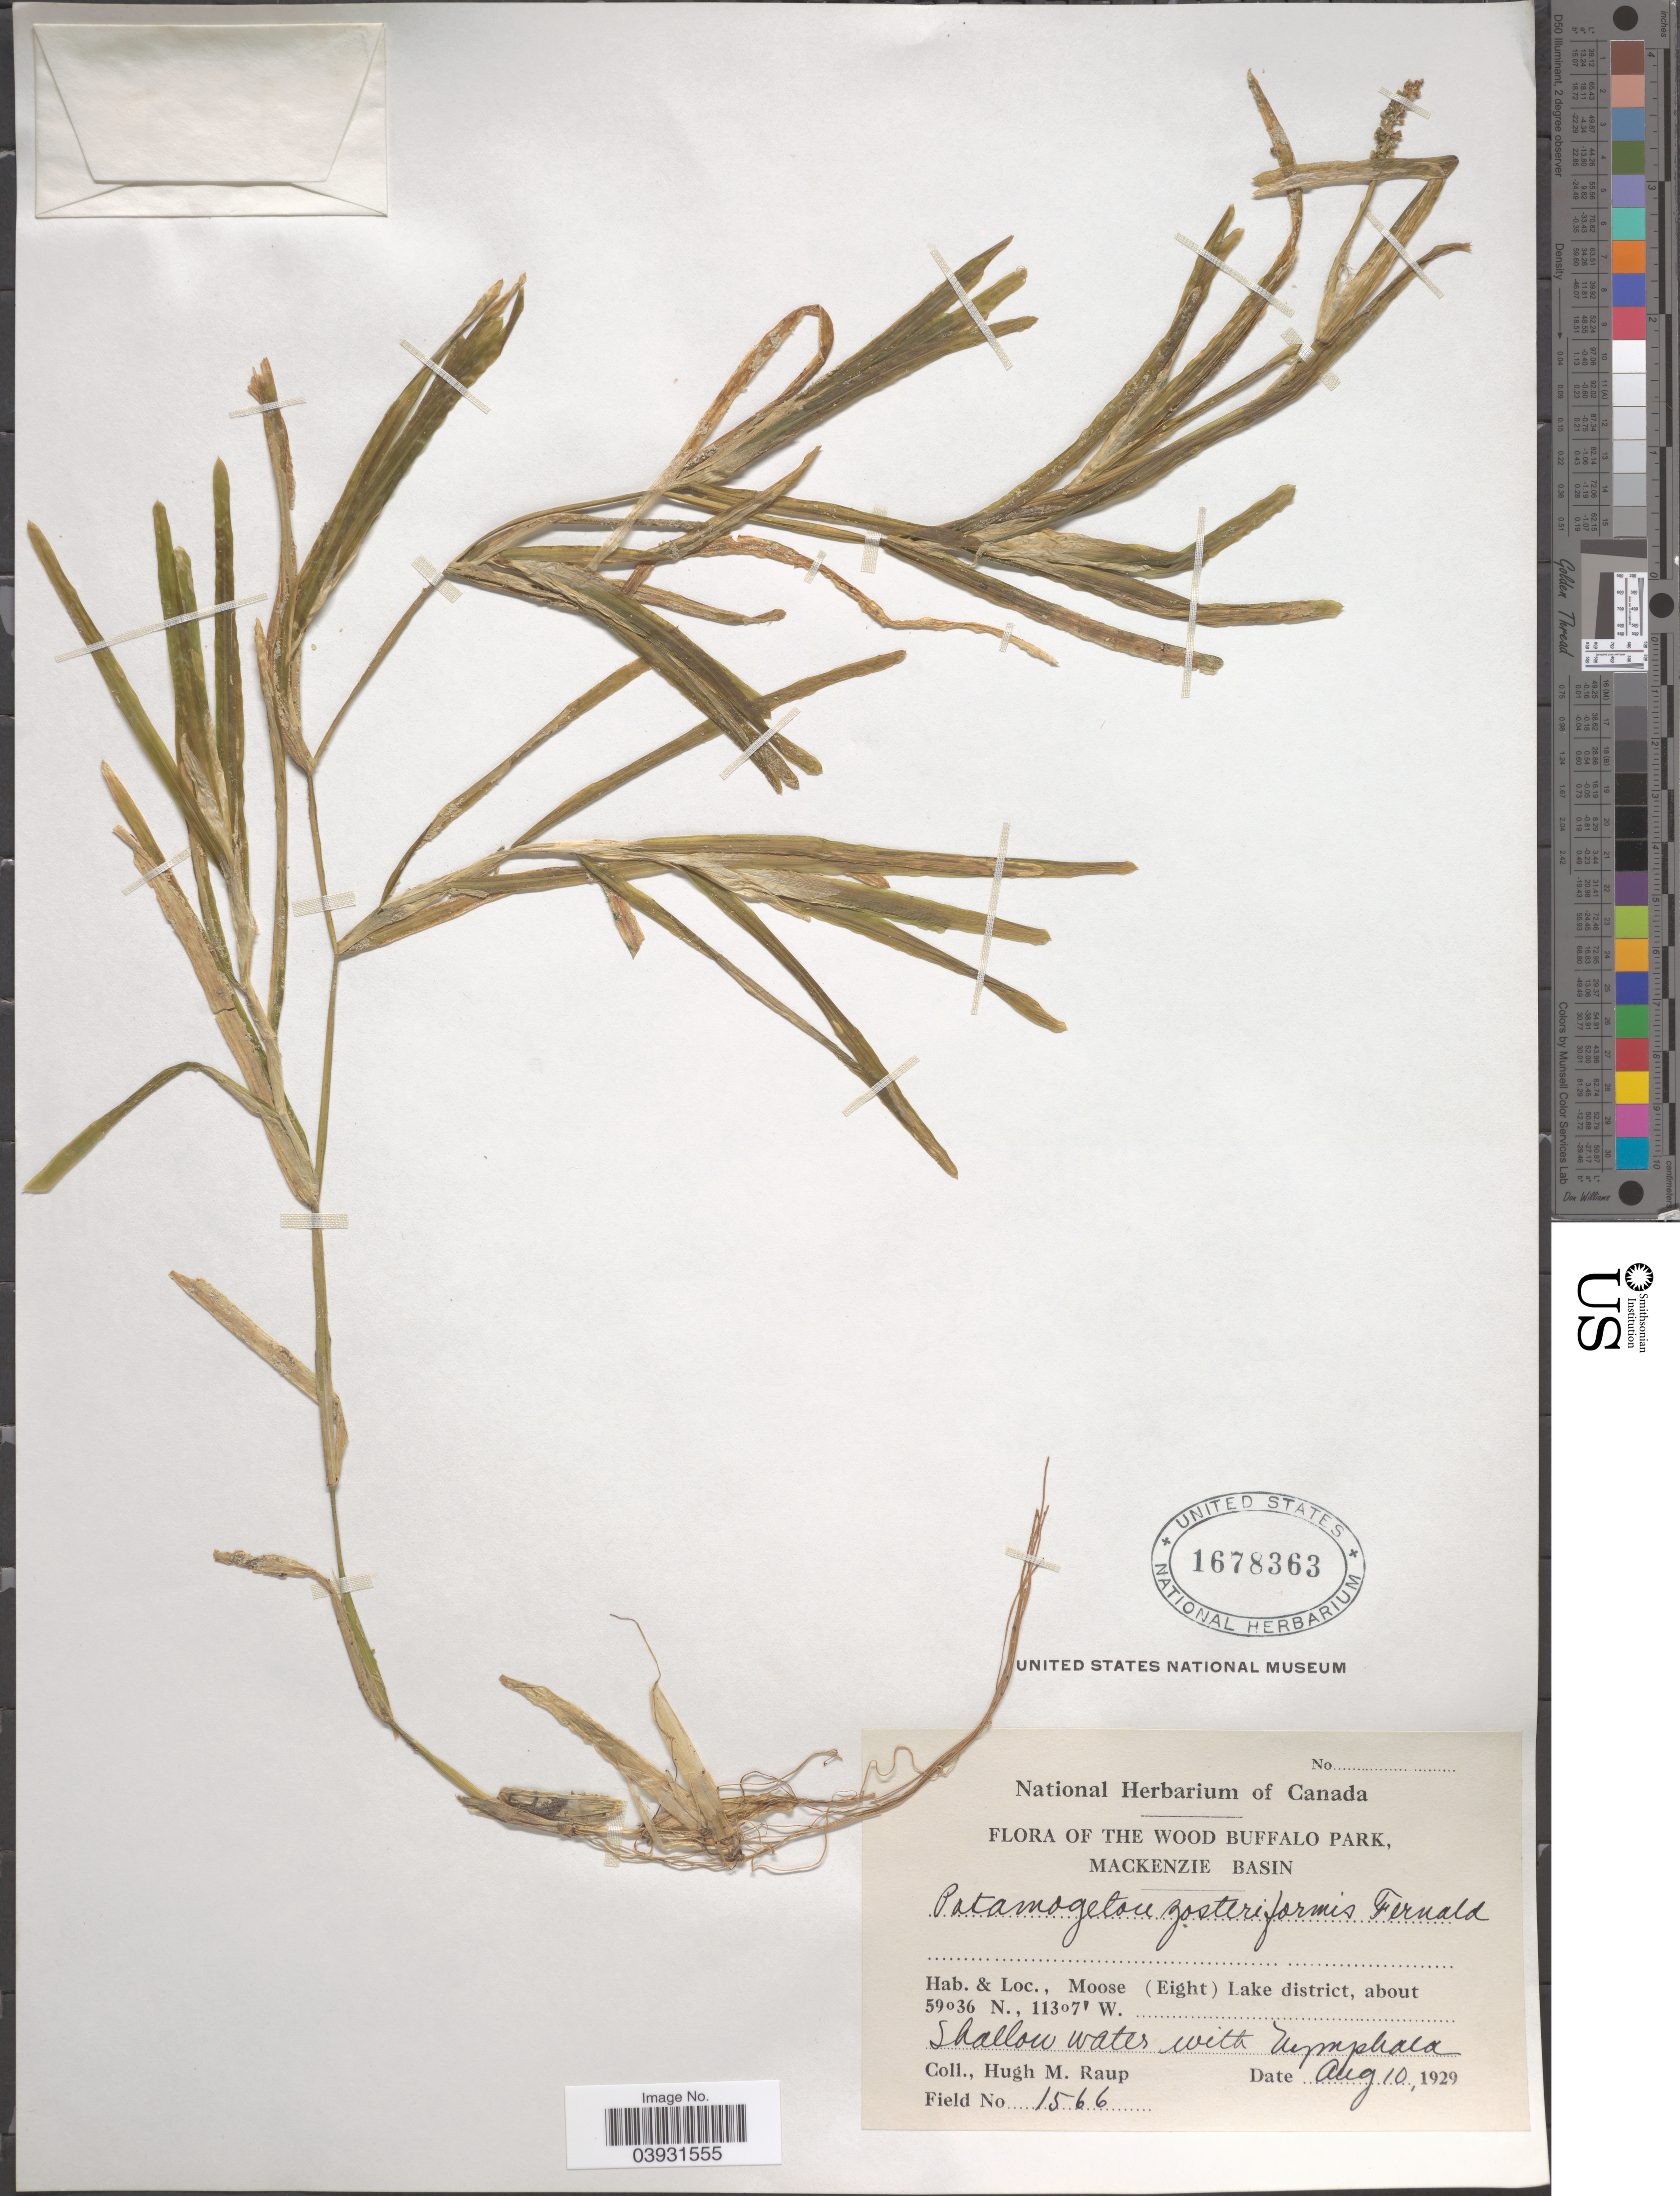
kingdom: Plantae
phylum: Tracheophyta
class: Liliopsida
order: Alismatales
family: Potamogetonaceae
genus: Potamogeton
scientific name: Potamogeton zosterifolius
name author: Schumach.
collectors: H. Raup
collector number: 1566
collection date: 1929-08-10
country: Canada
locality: The Wood Buffalo Park, Mackenzie Basin. Moose (Eight) Lake district.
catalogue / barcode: US 1678363